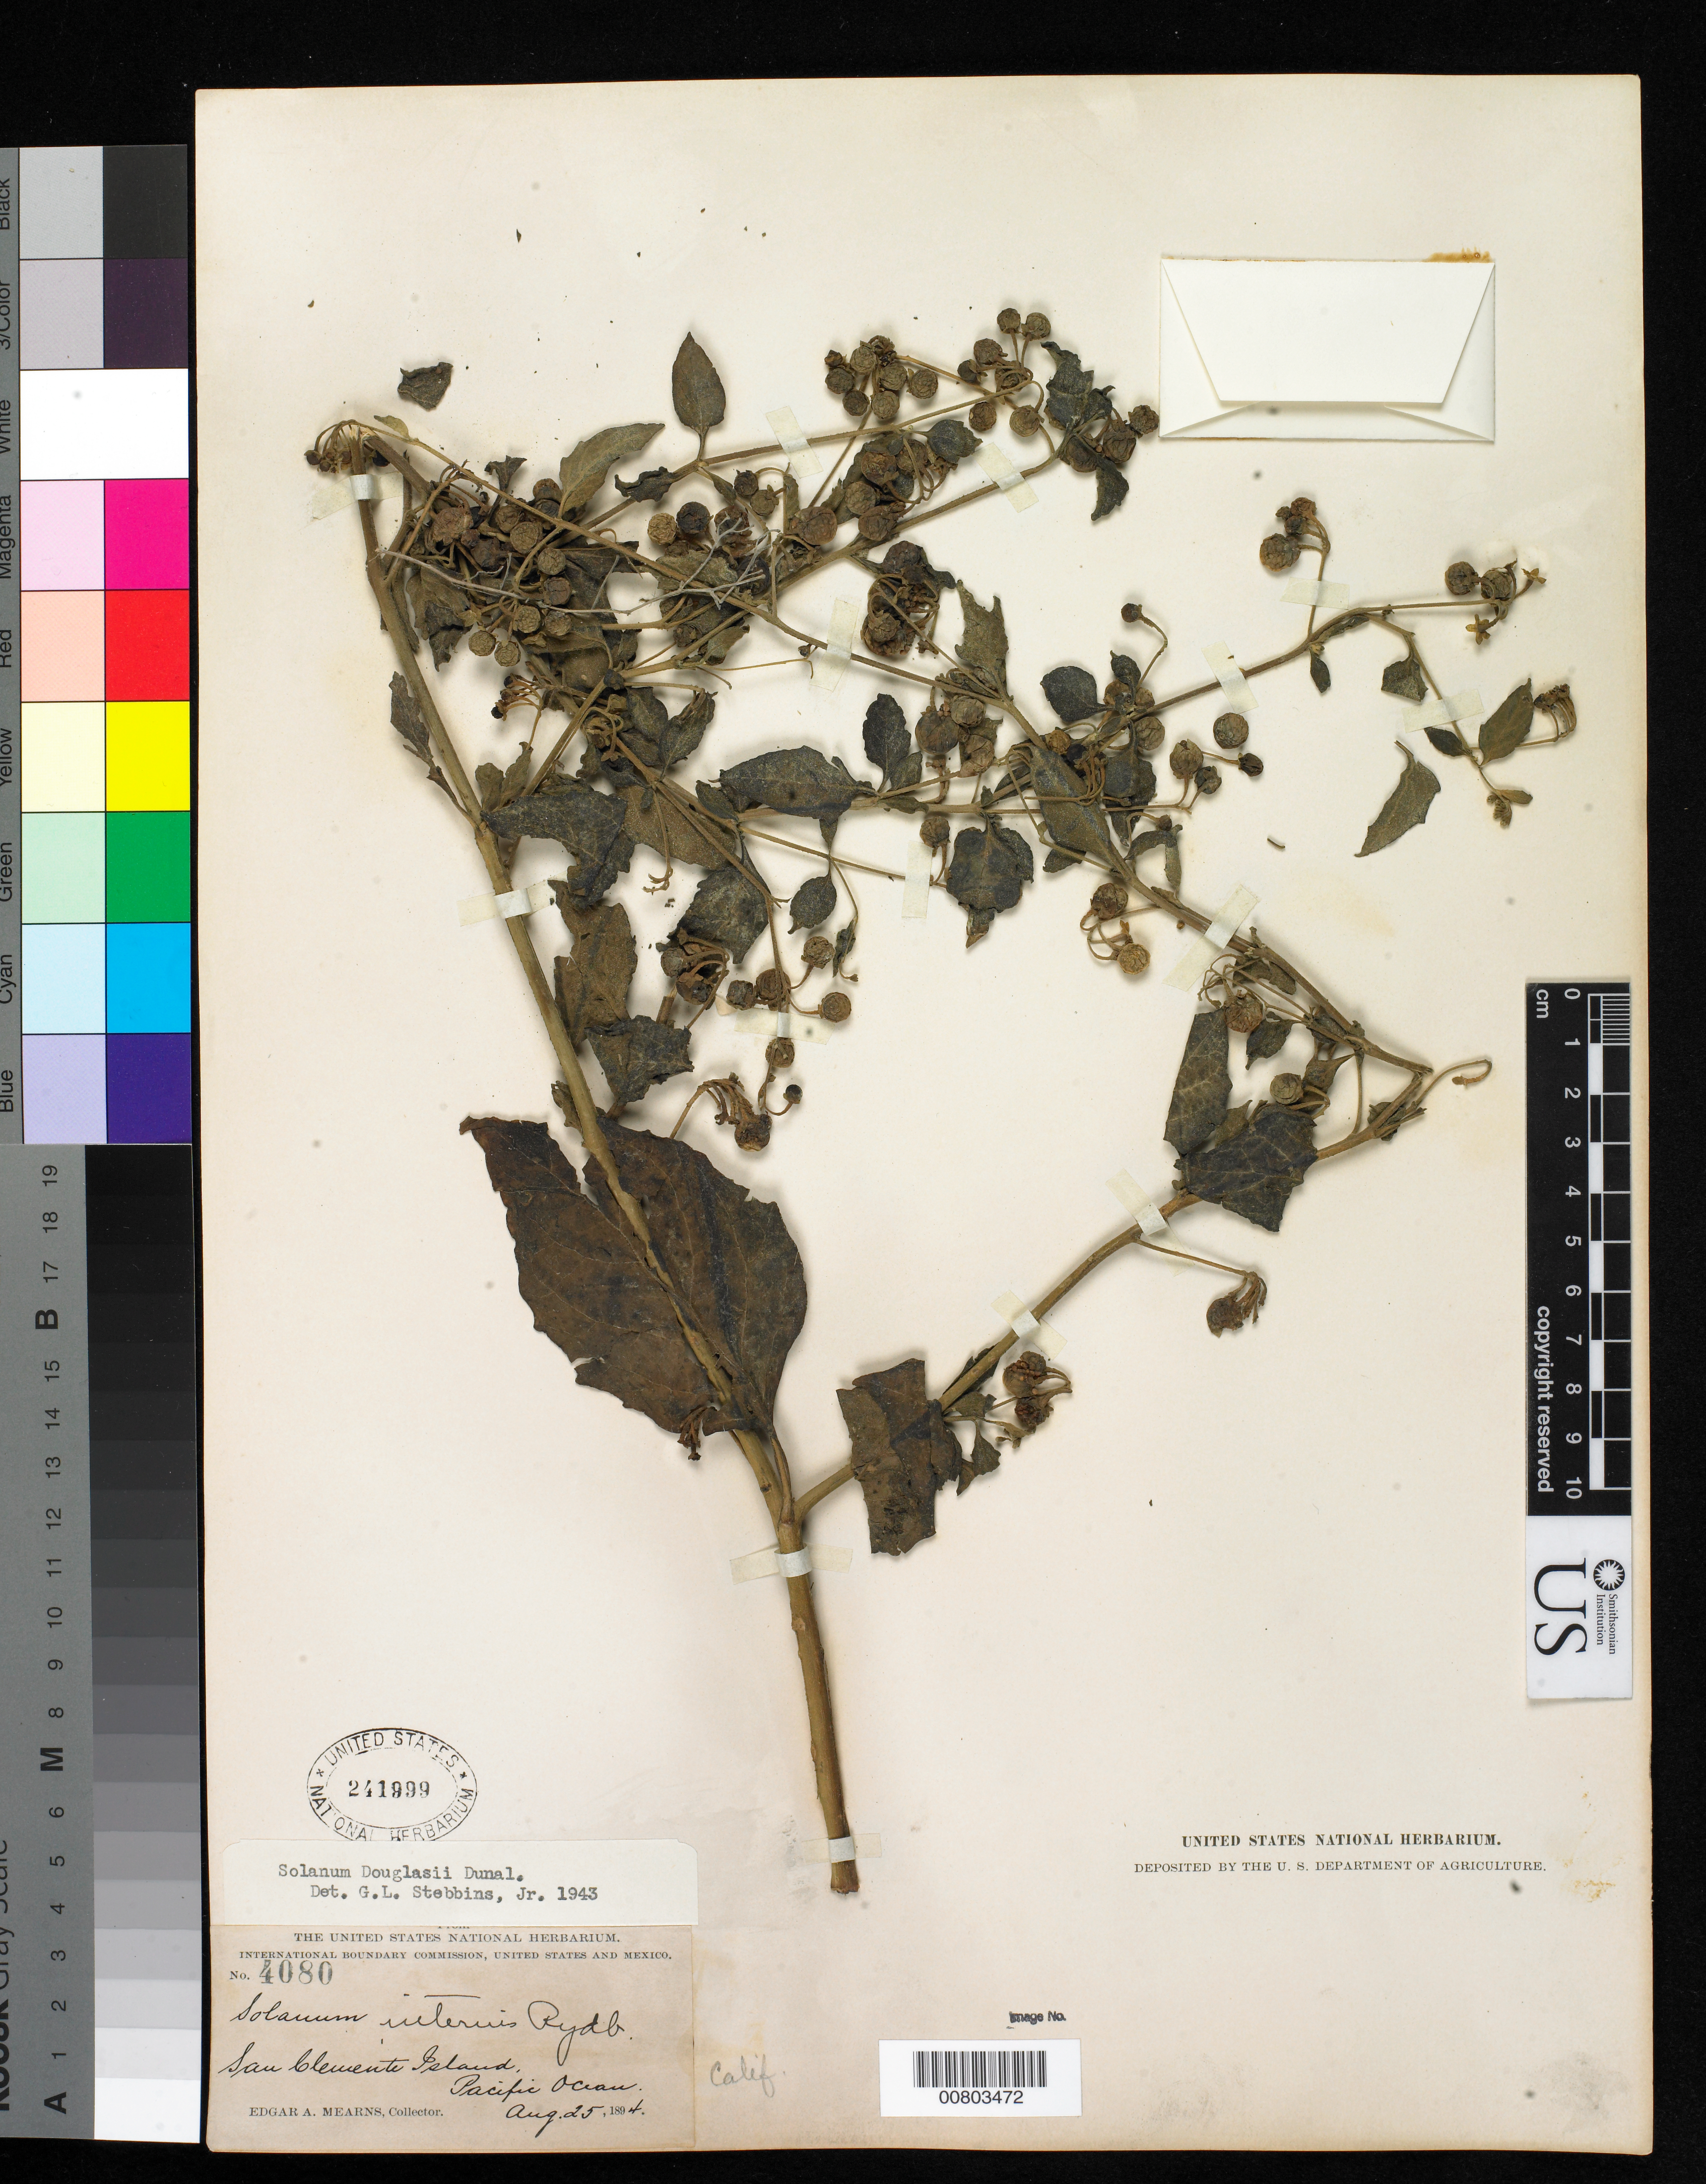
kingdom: Plantae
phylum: Tracheophyta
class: Magnoliopsida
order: Solanales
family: Solanaceae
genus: Solanum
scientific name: Solanum douglasii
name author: Dunal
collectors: E. A. Mearns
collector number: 4080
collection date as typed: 25 Aug 1894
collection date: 1894-08-25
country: United States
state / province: California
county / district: Los Angeles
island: San Clemente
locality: San Clemente Island, Pacific Ocean, California.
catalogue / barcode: US 241999